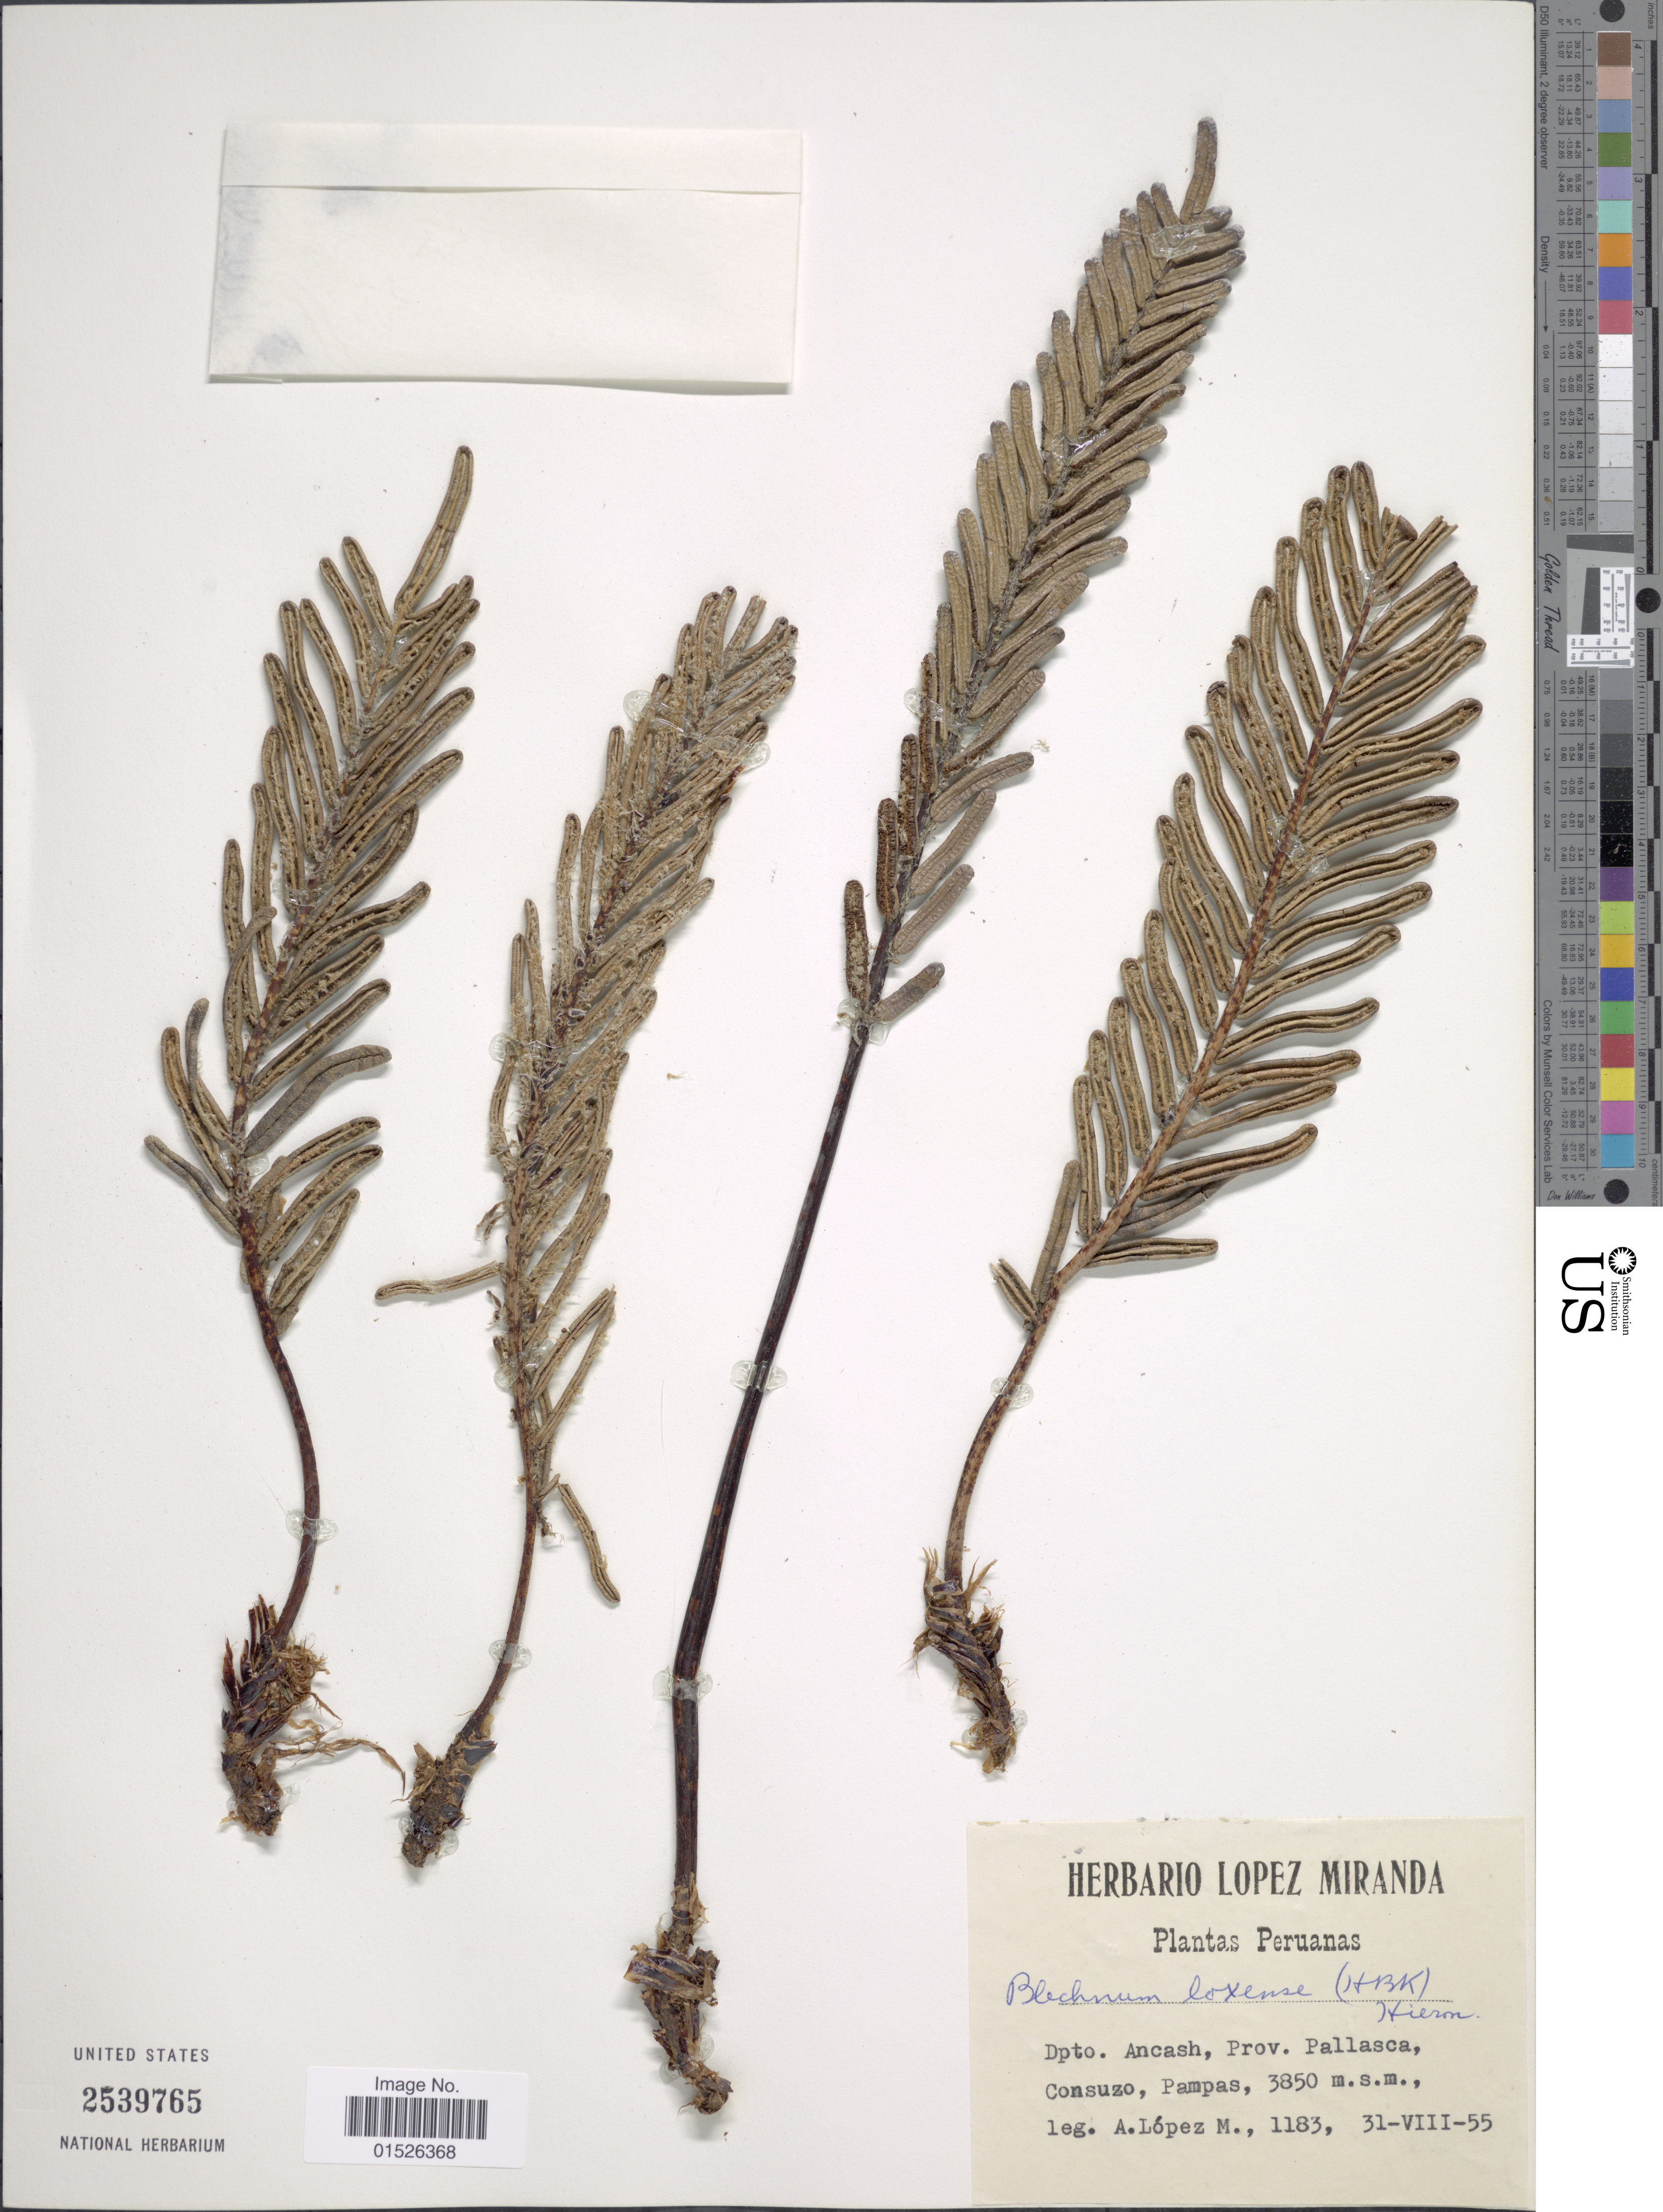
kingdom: Plantae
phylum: Tracheophyta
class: Polypodiopsida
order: Polypodiales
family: Blechnaceae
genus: Blechnum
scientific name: Blechnum loxense var. stenophyllum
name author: (Klotzsch) Lellinger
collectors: A. López M.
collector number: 1183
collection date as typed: Transcribed d/m/y: 31/8/55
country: Peru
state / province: Ancash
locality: Peruanas, Dpto Ancash, Prov. Pallasca, Consuzo, Pampas.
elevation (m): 3850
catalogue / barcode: US 2539765